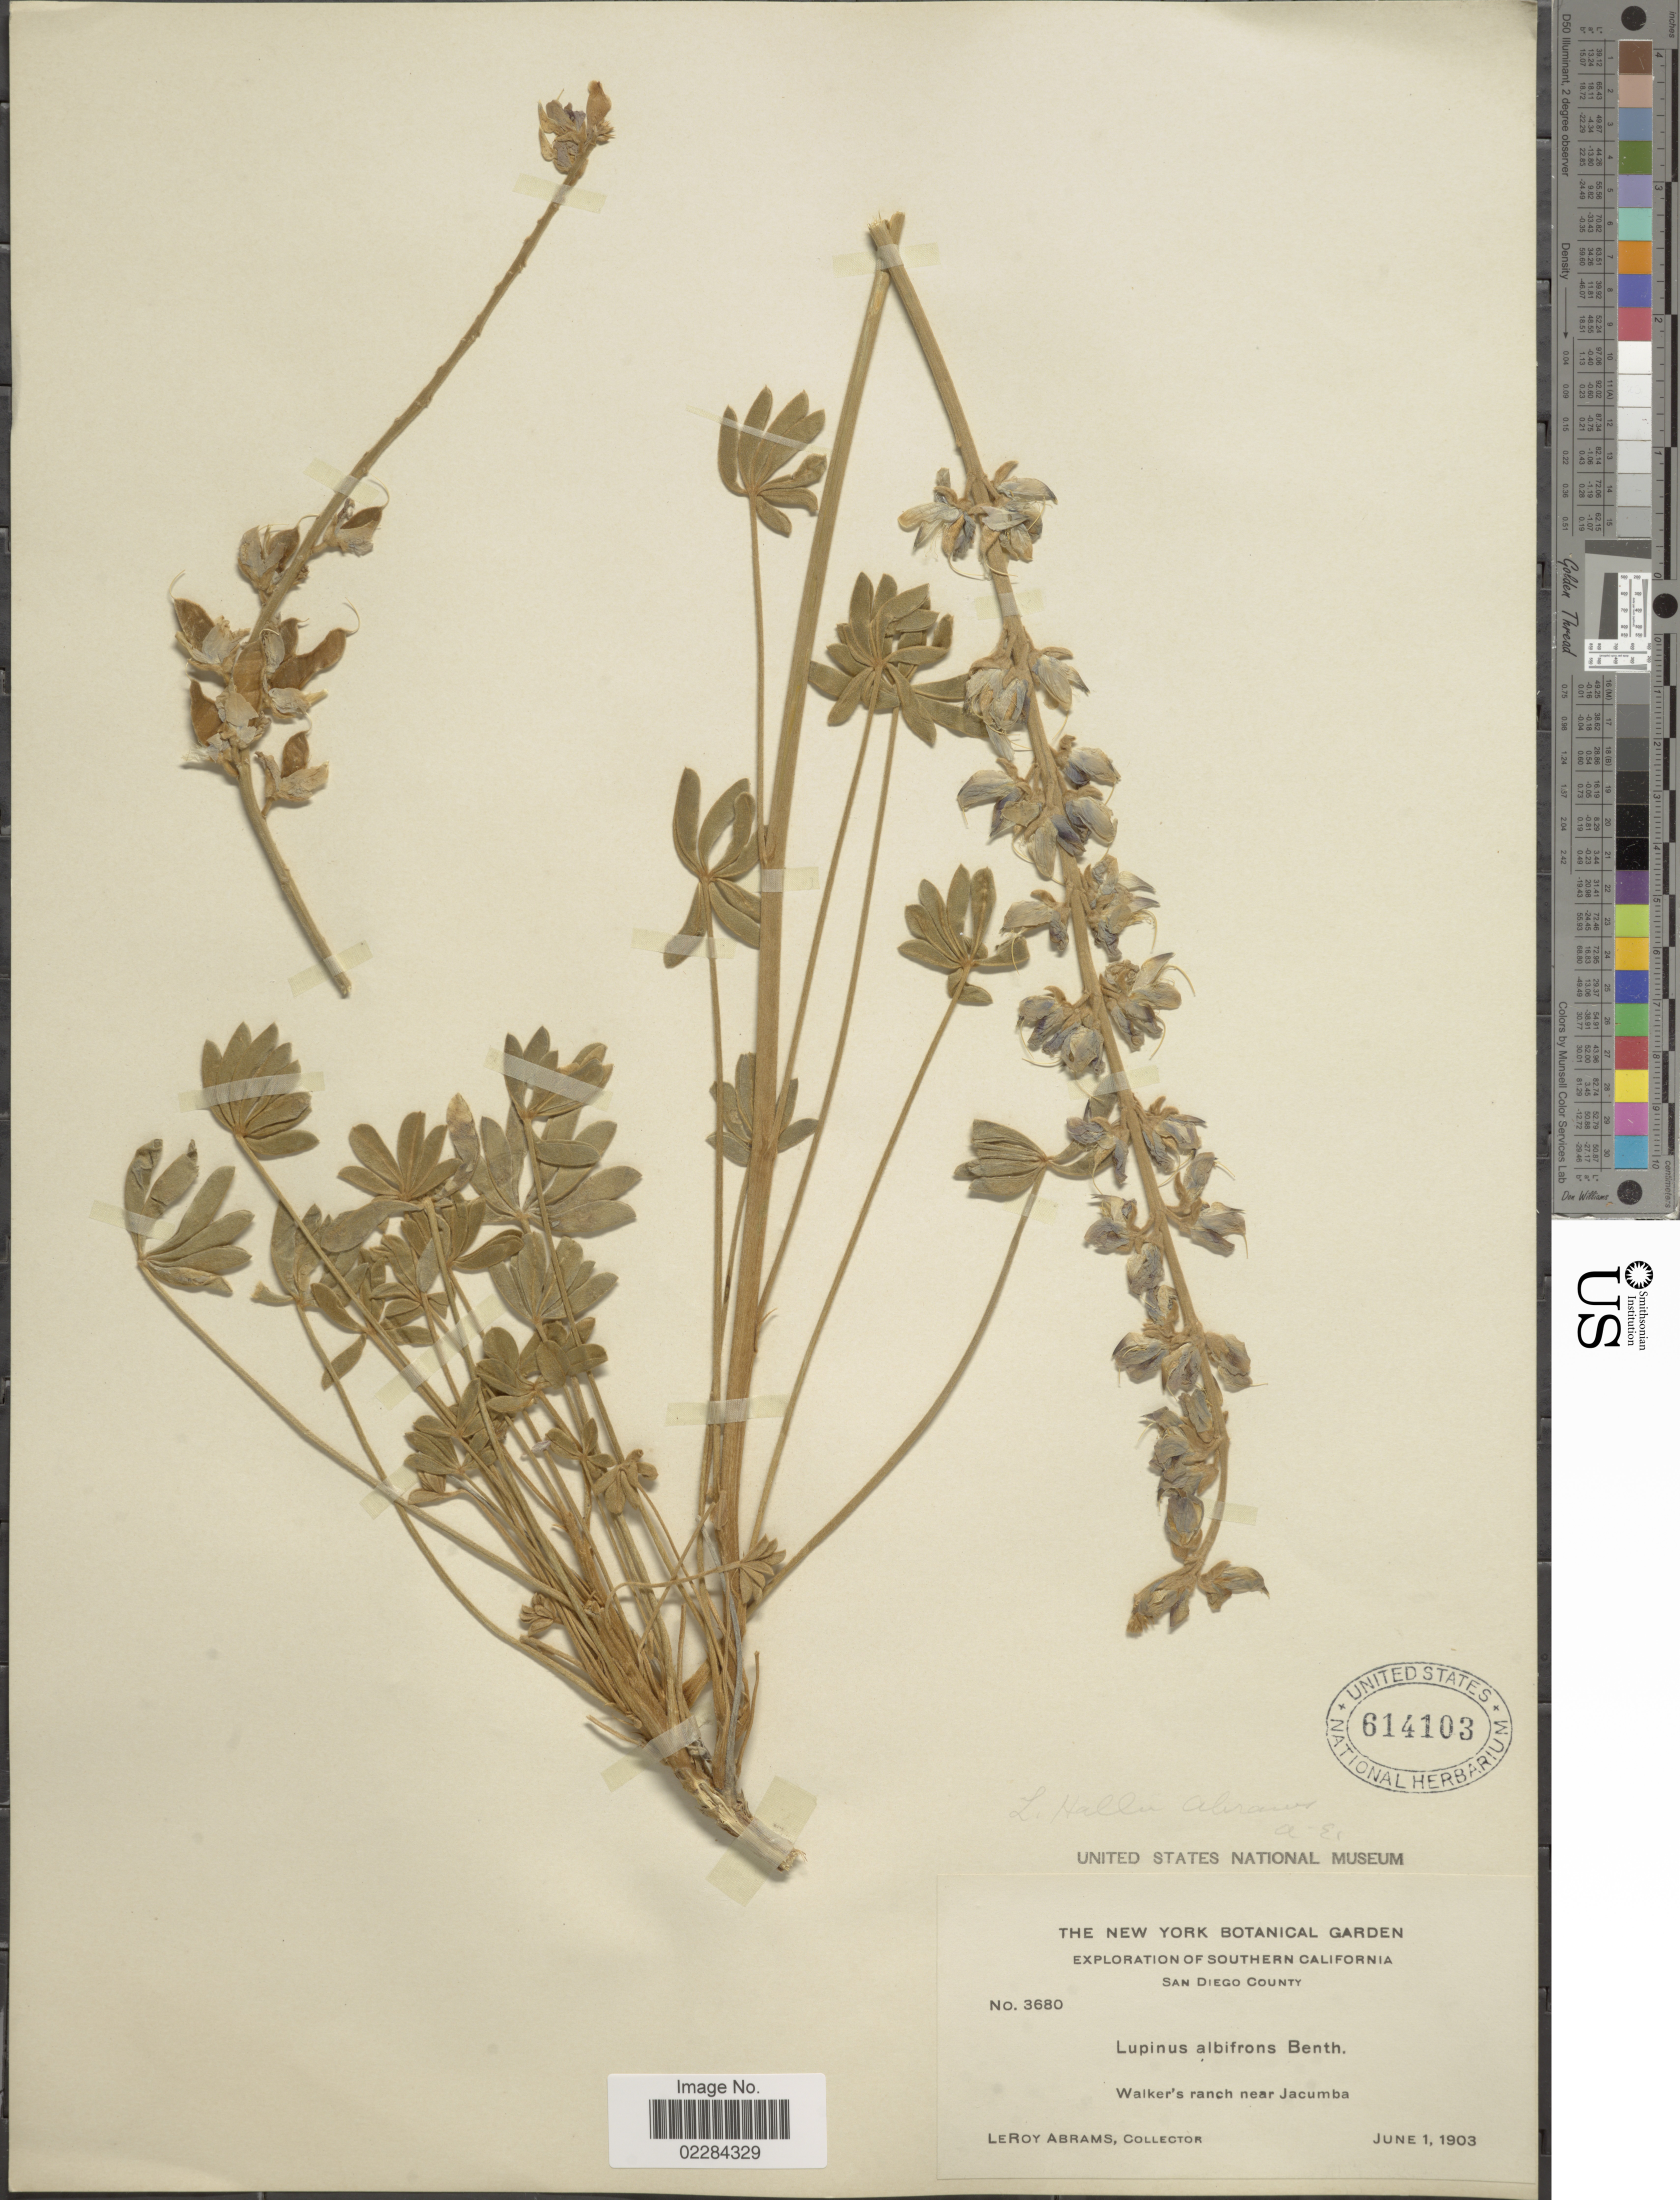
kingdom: Plantae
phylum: Tracheophyta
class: Magnoliopsida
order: Fabales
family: Fabaceae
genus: Lupinus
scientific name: Lupinus excubitus var. hallii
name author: (Abrams) C.P. Sm.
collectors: L. Abrams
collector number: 3680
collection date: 1903-06-01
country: United States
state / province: California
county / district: San Diego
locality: Southern California. San Diego County. Walker's ranch near Jacumba.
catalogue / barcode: US 614103